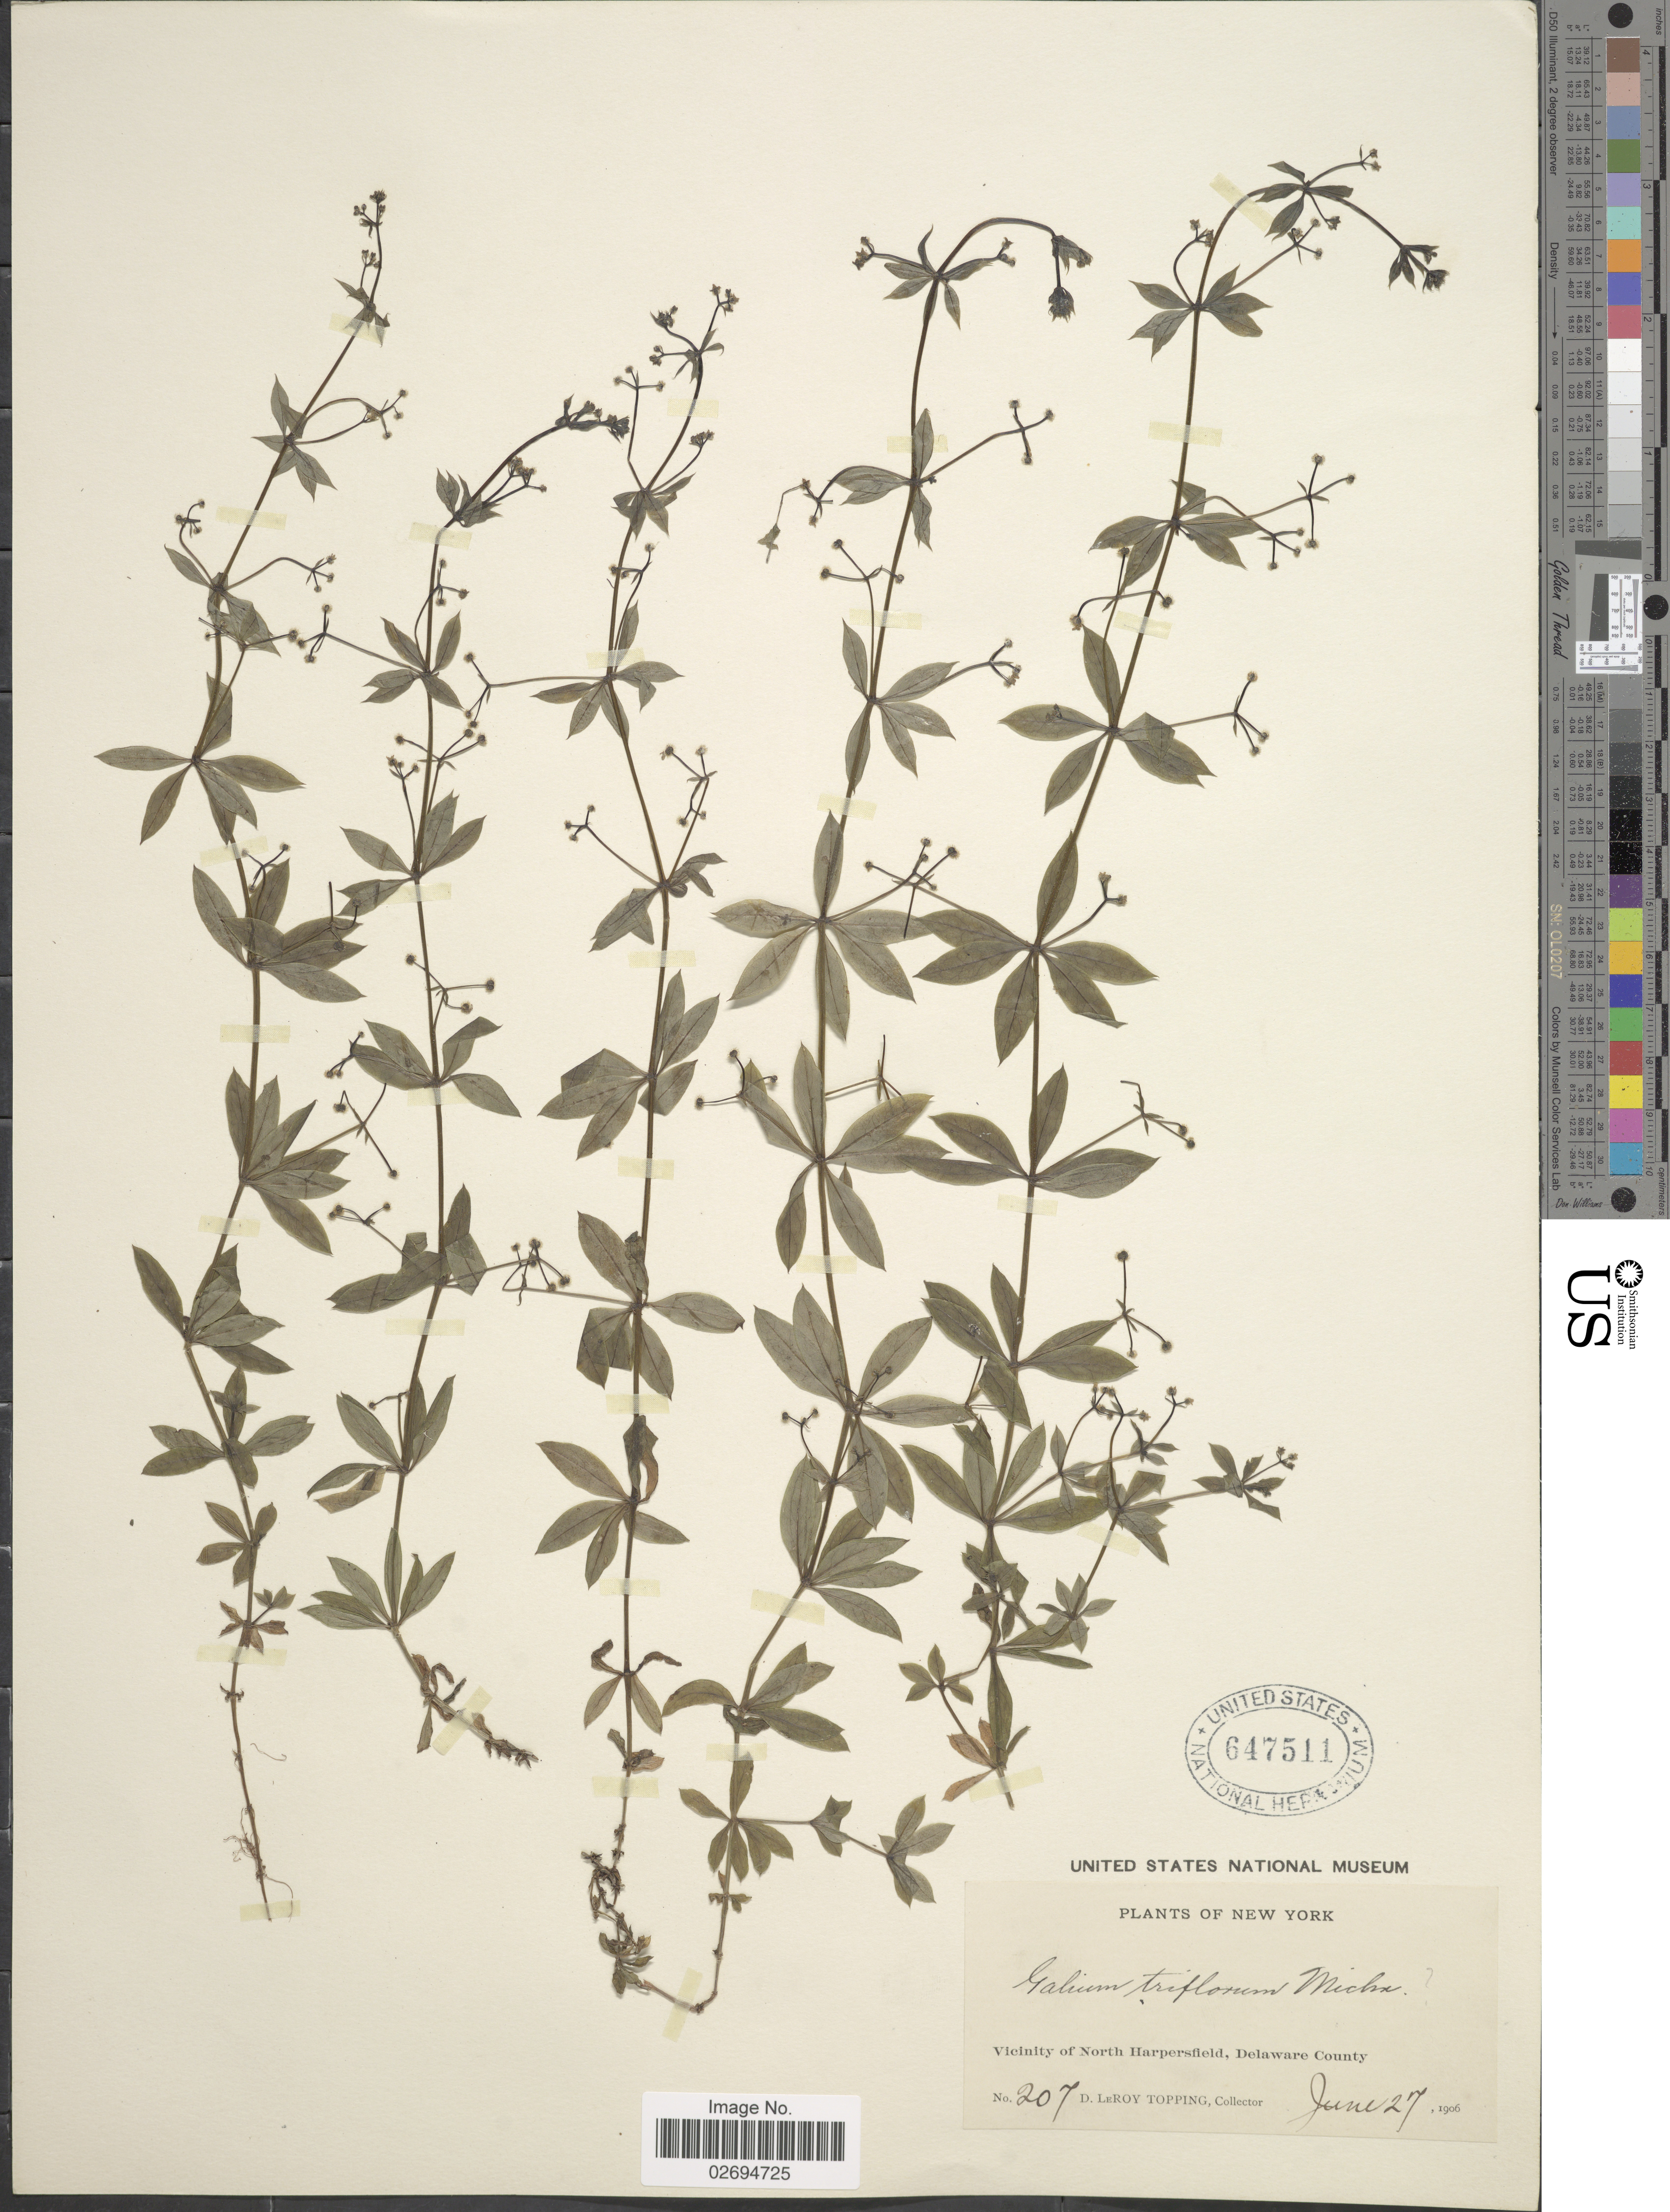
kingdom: Plantae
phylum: Tracheophyta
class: Magnoliopsida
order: Gentianales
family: Rubiaceae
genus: Galium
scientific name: Galium triflorum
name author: Michx.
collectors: D. L. Topping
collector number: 207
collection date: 1906-06-27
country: United States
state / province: New York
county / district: Delaware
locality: Vicinity of North Harpersfield,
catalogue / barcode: US 647511